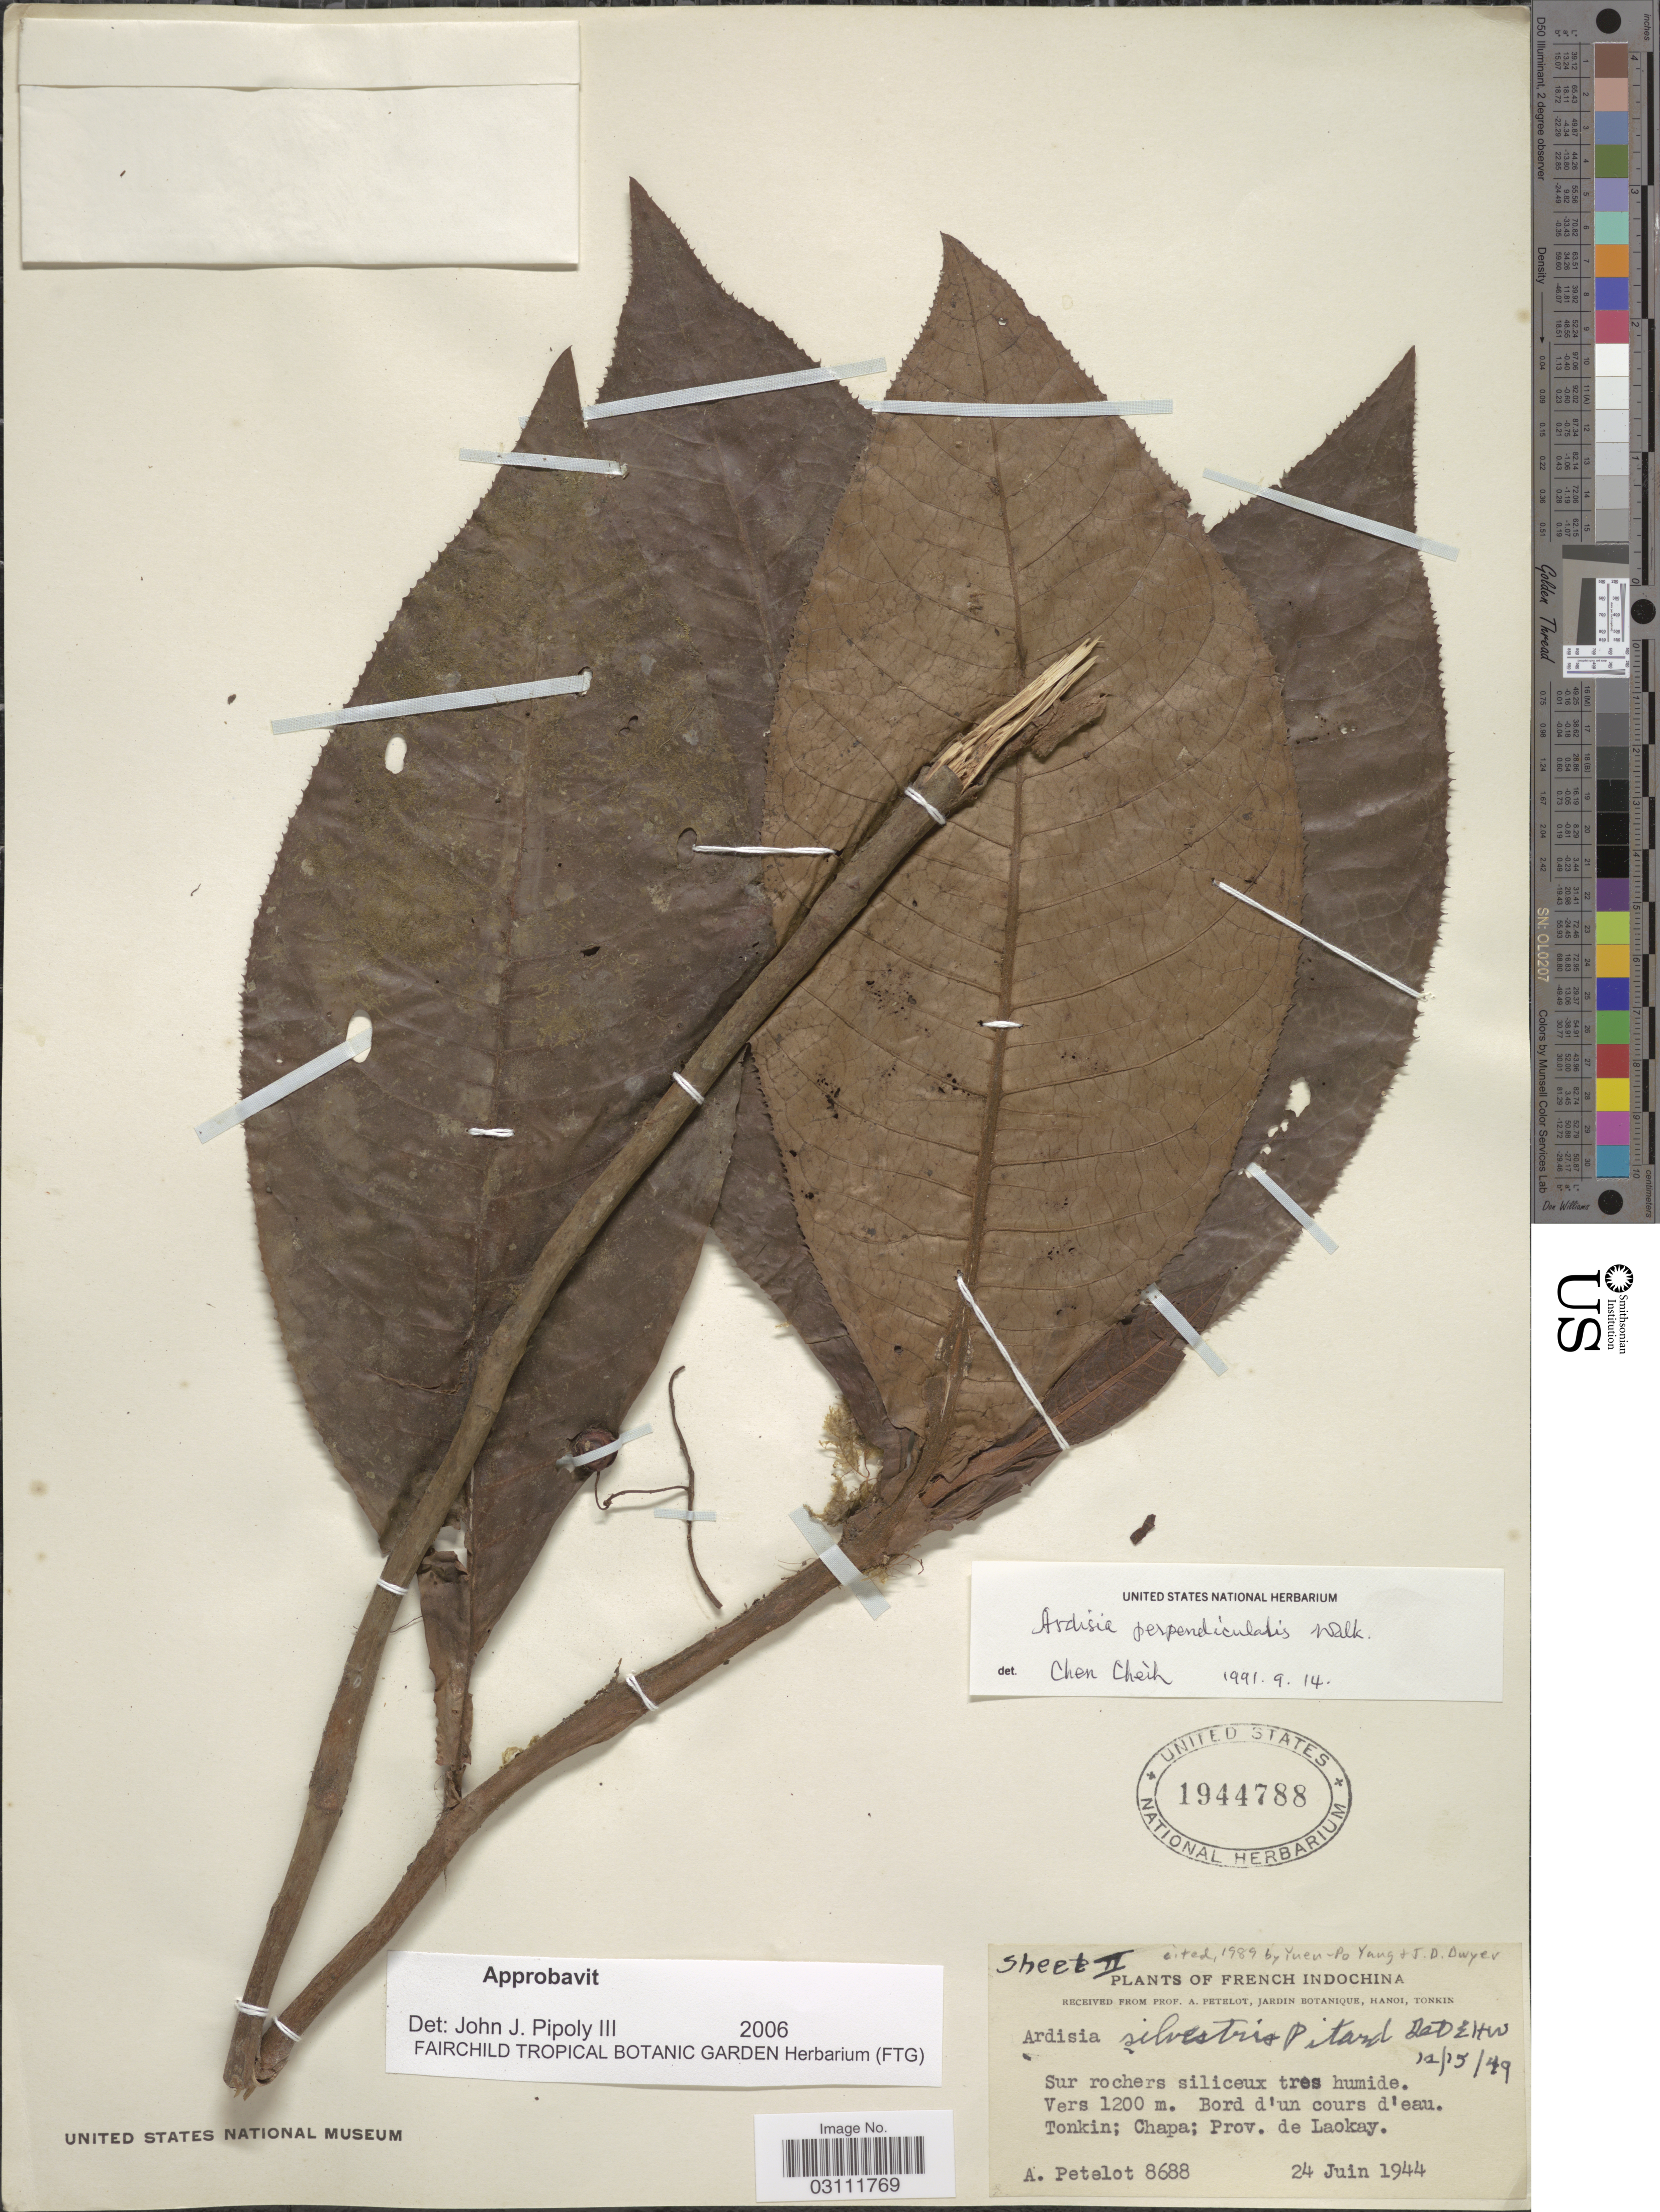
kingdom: Plantae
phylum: Tracheophyta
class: Magnoliopsida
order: Ericales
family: Primulaceae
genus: Ardisia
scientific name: Ardisia perpendicularis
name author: E. Walker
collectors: A. Petelot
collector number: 8688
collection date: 1944-06-24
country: Vietnam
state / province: Lao Cai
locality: French Indochina, Tonkin; Chapa; Prov. de Laokay.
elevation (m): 1200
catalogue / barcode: US 1944788